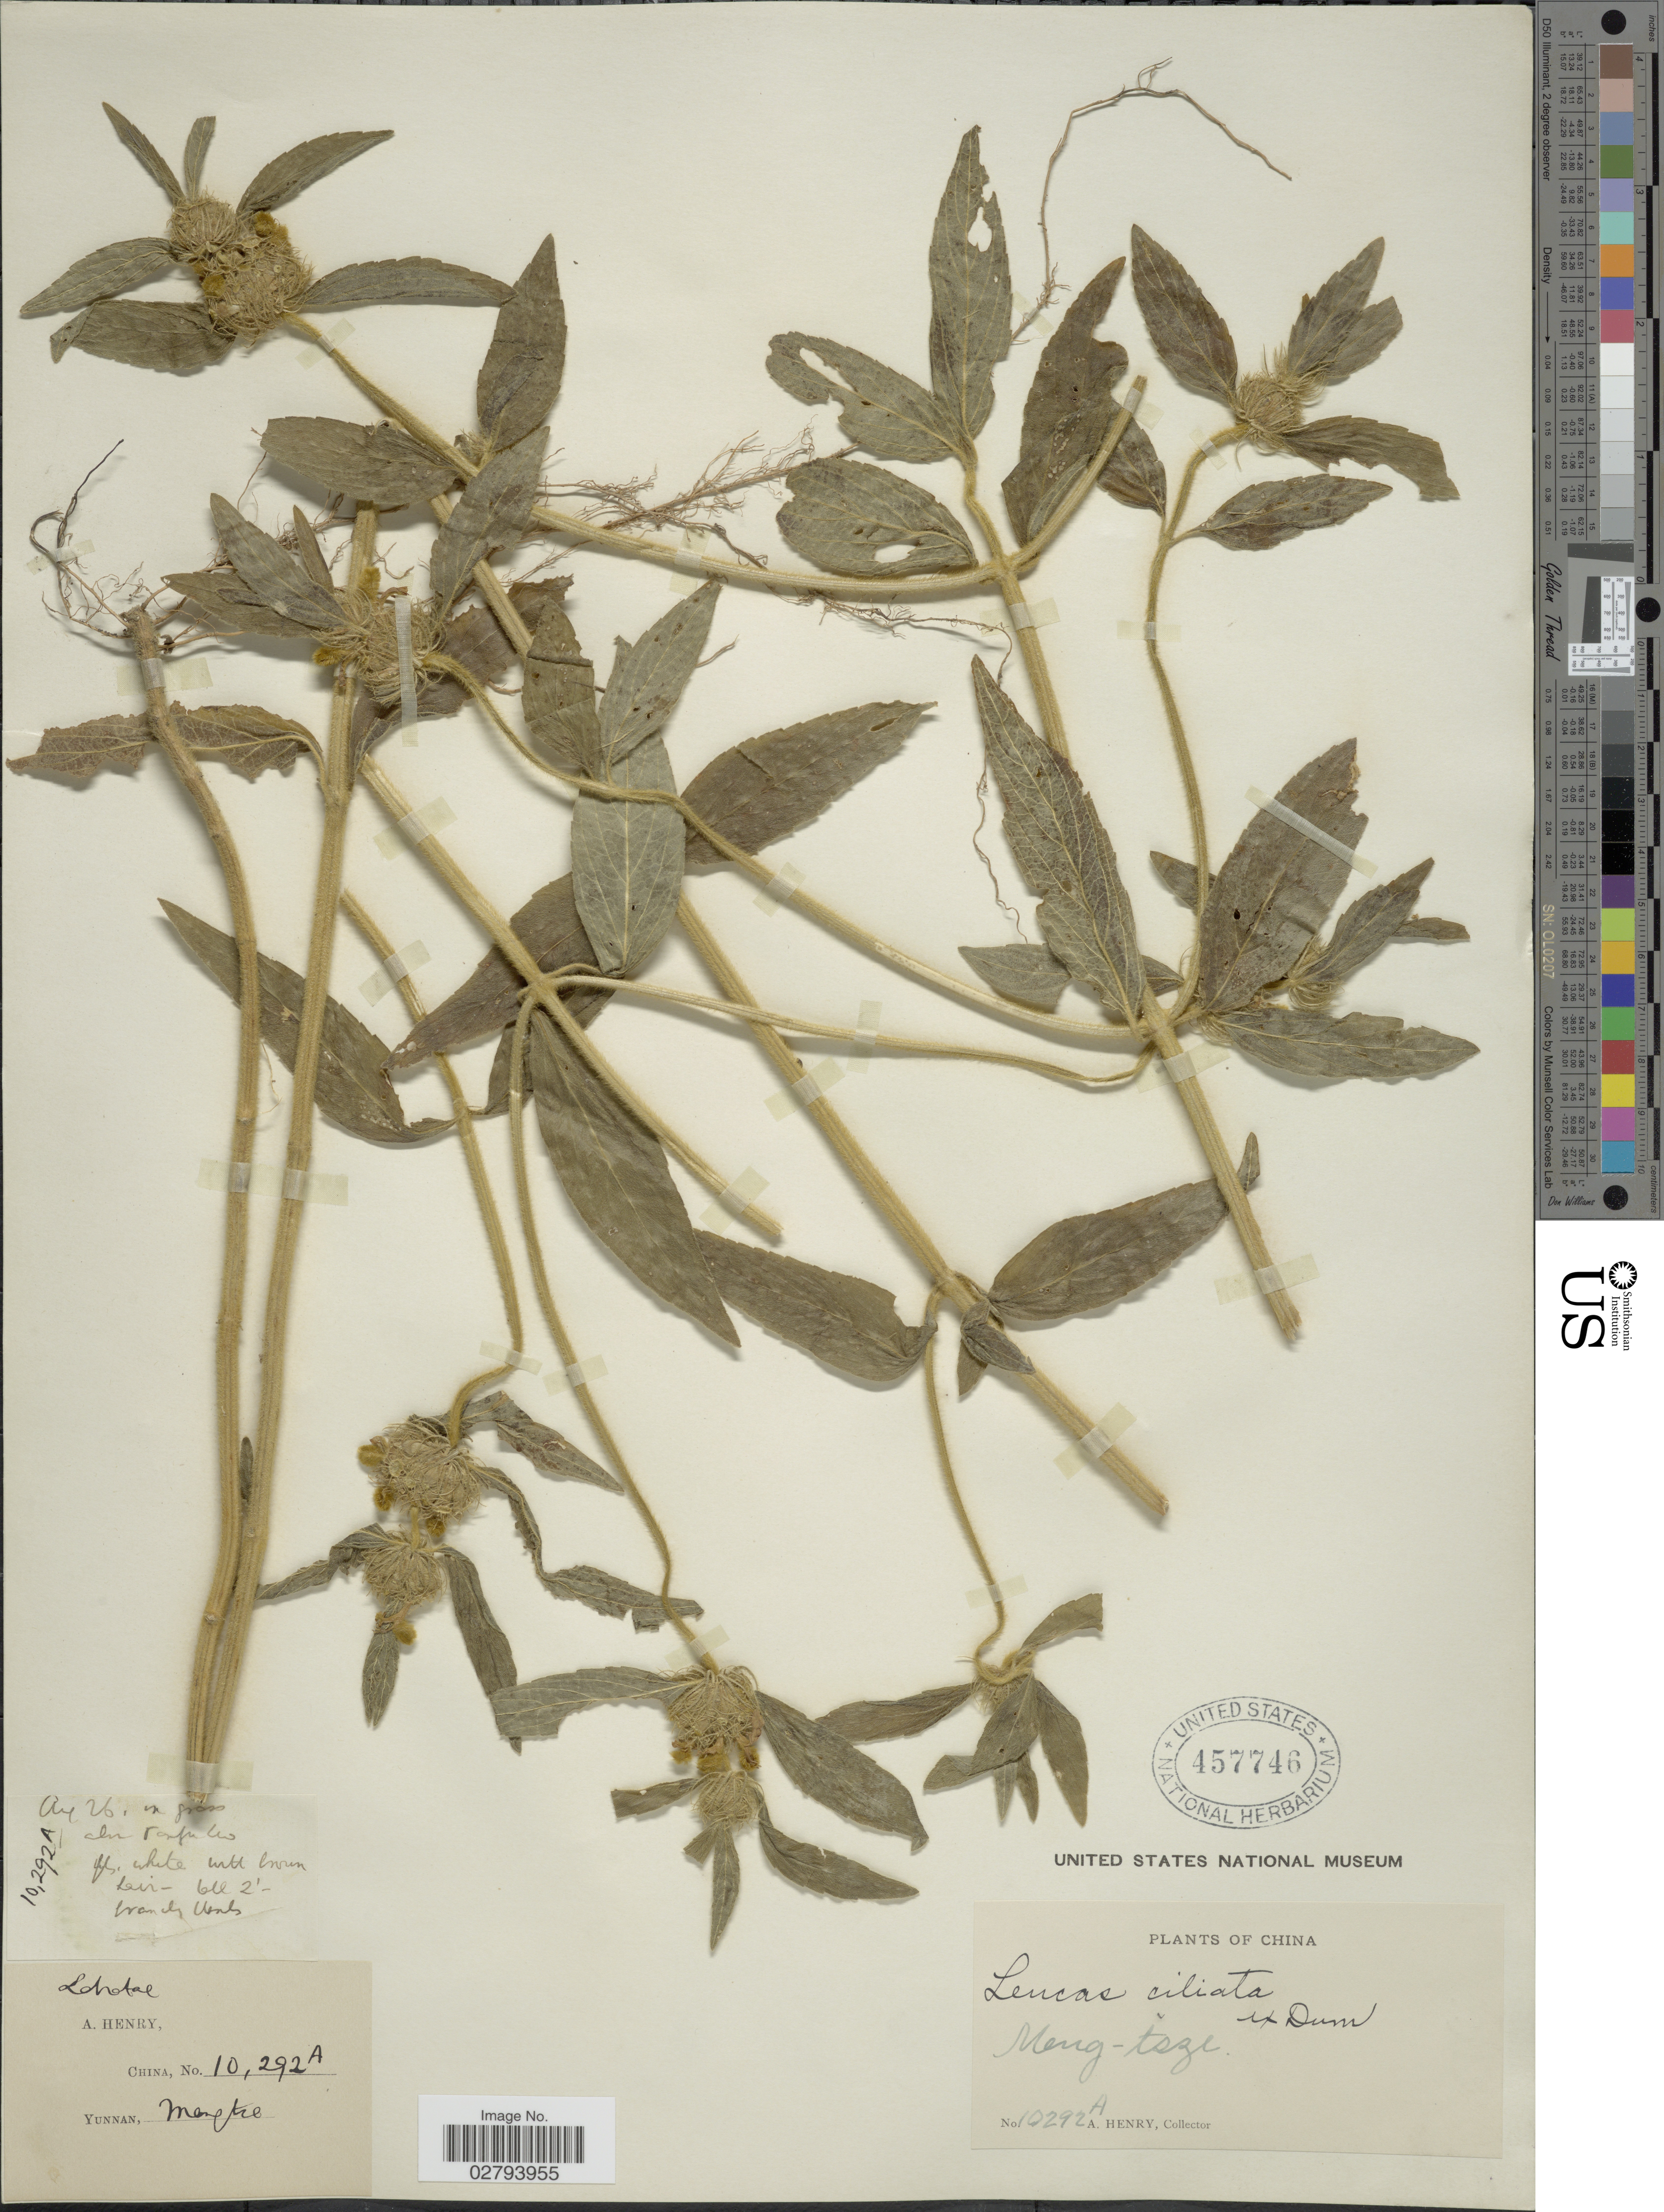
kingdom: Plantae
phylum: Tracheophyta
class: Magnoliopsida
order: Lamiales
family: Lamiaceae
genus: Leucas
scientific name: Leucas ciliata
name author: Benth.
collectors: A. Henry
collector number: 10292 A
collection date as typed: Transcribed d/m/y: /8/26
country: China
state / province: Yunnan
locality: Yunnan, Mengtze.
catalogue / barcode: US 457746